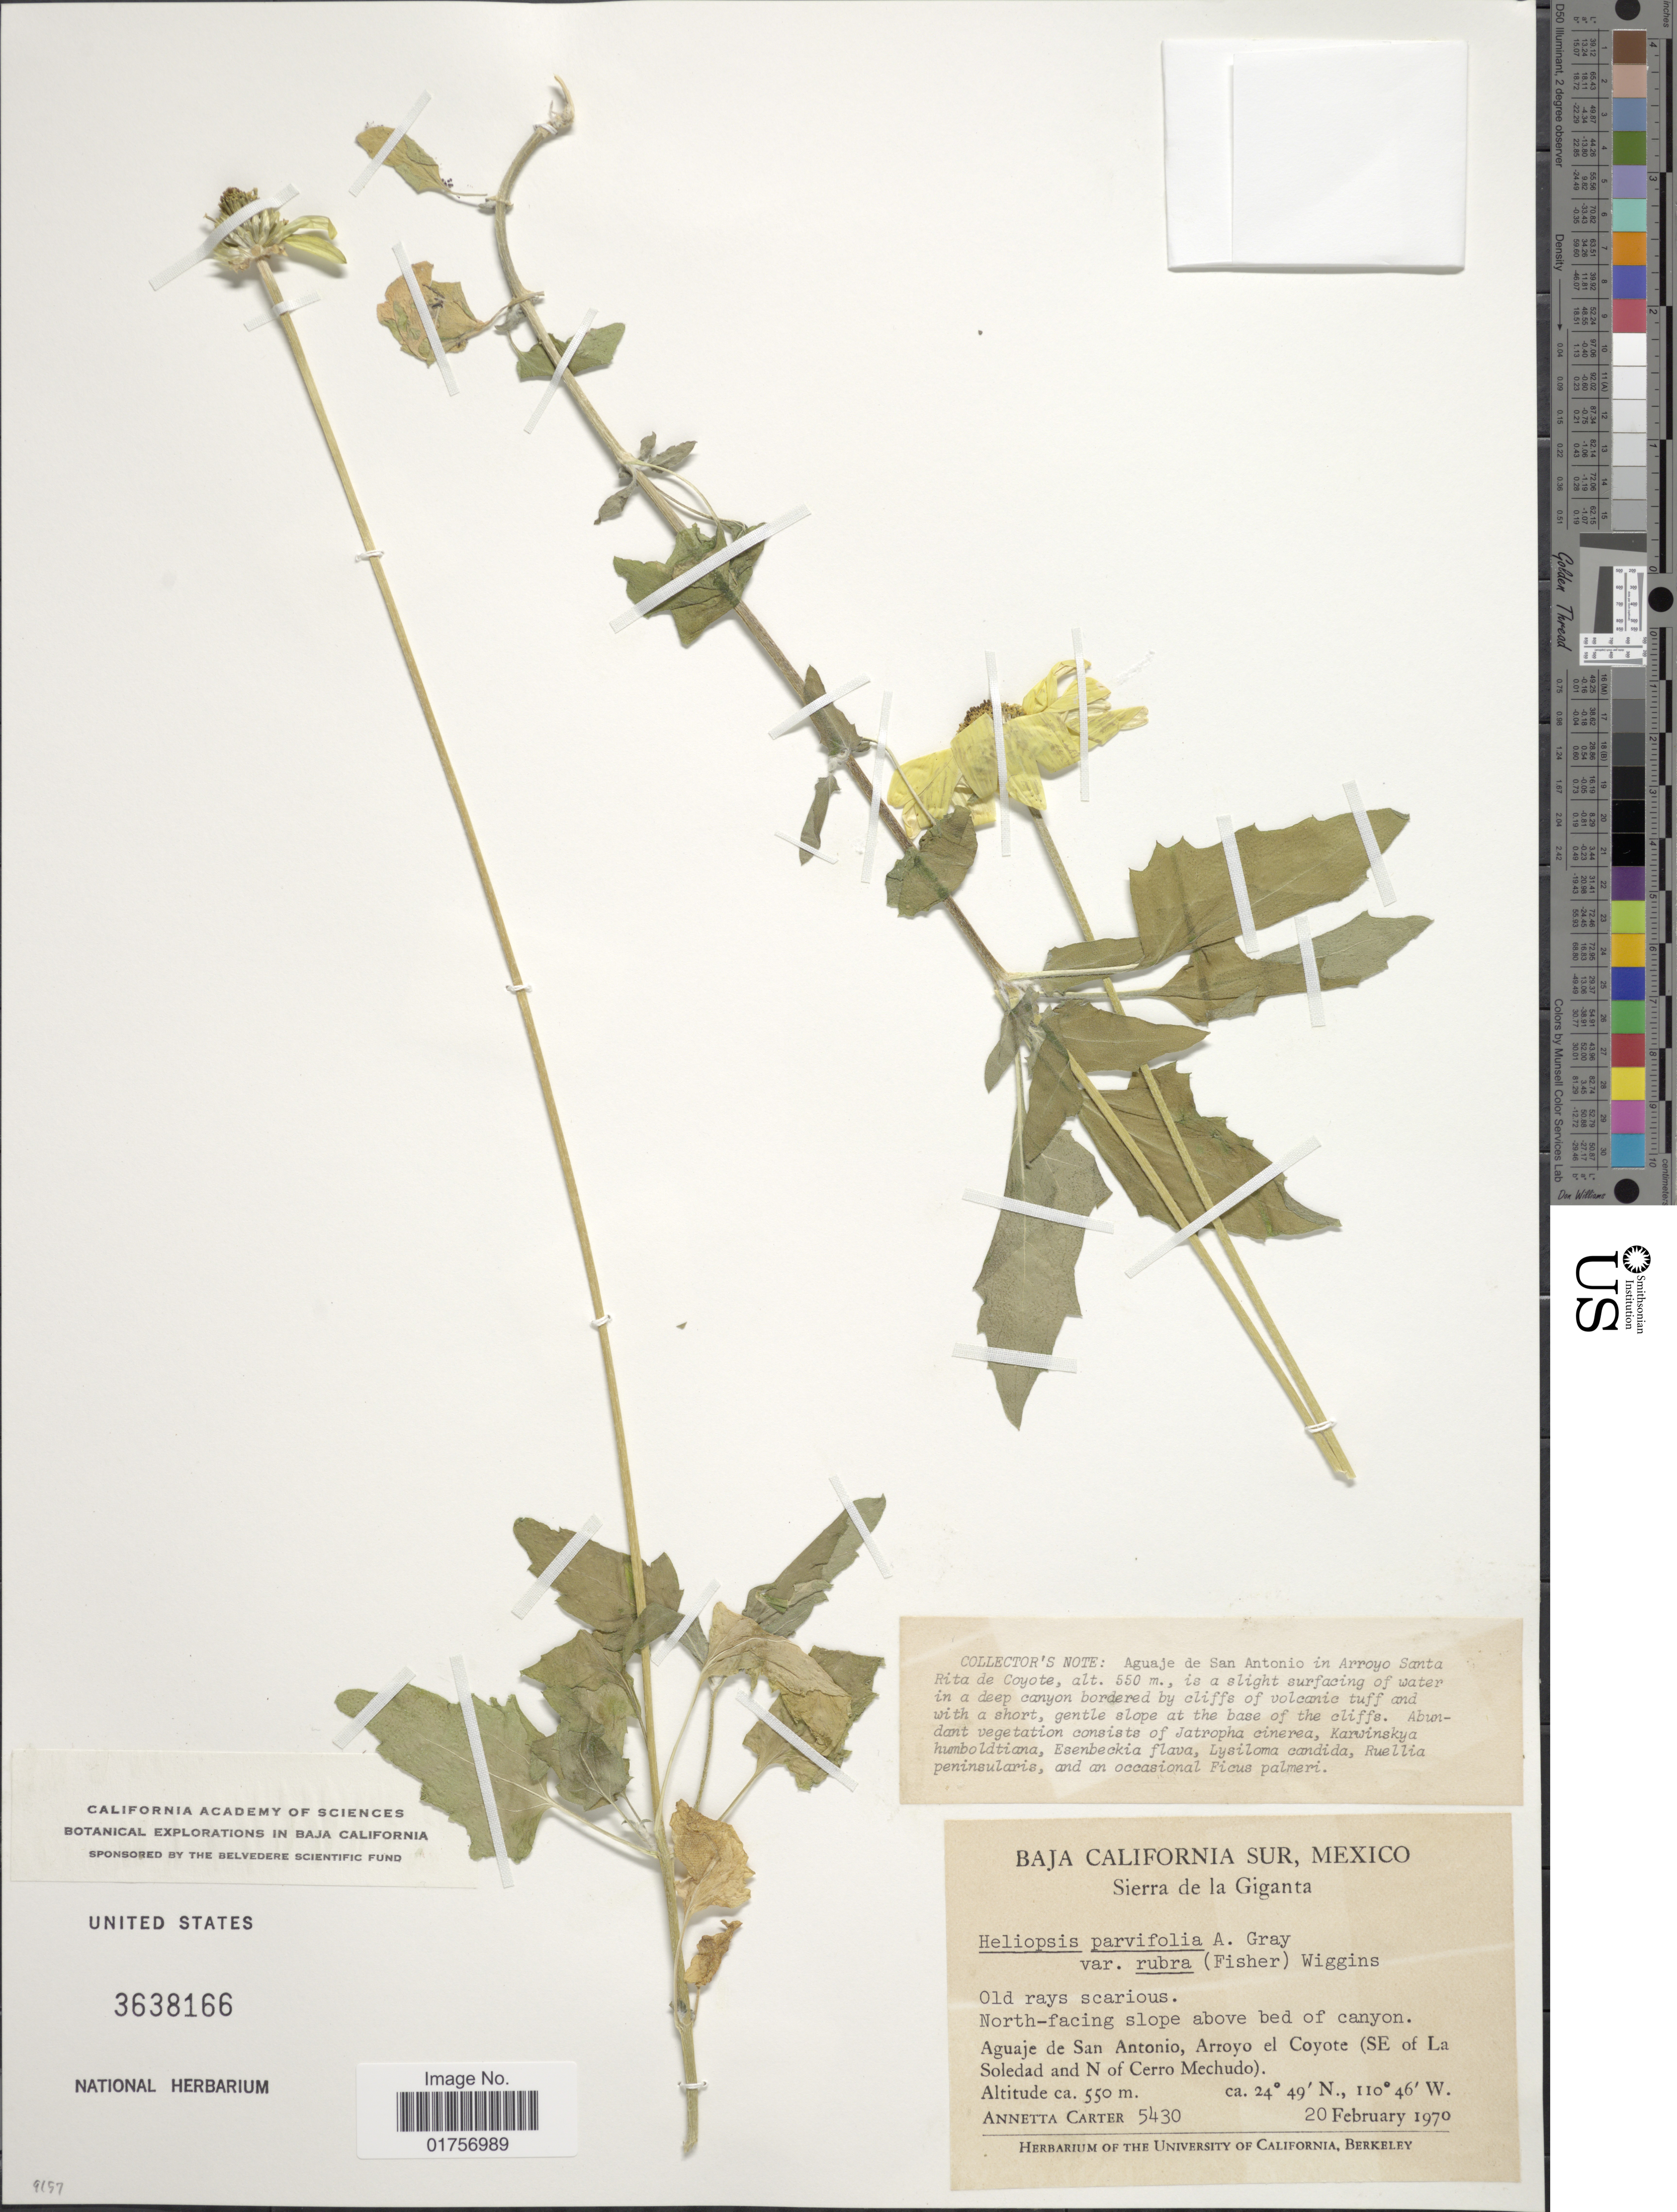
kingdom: Plantae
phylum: Tracheophyta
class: Magnoliopsida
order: Asterales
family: Asteraceae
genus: Heliopsis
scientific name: Heliopsis parvifolia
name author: A. Gray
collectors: A. Carter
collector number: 5430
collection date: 1970-02-20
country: Mexico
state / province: Baja California Sur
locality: Sierra de la Giganta. Aguaje de San Antonio, Arroyo el Coyote (SE of La Soledad and N of Cerro Mechudo)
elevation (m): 550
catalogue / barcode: US 3638166